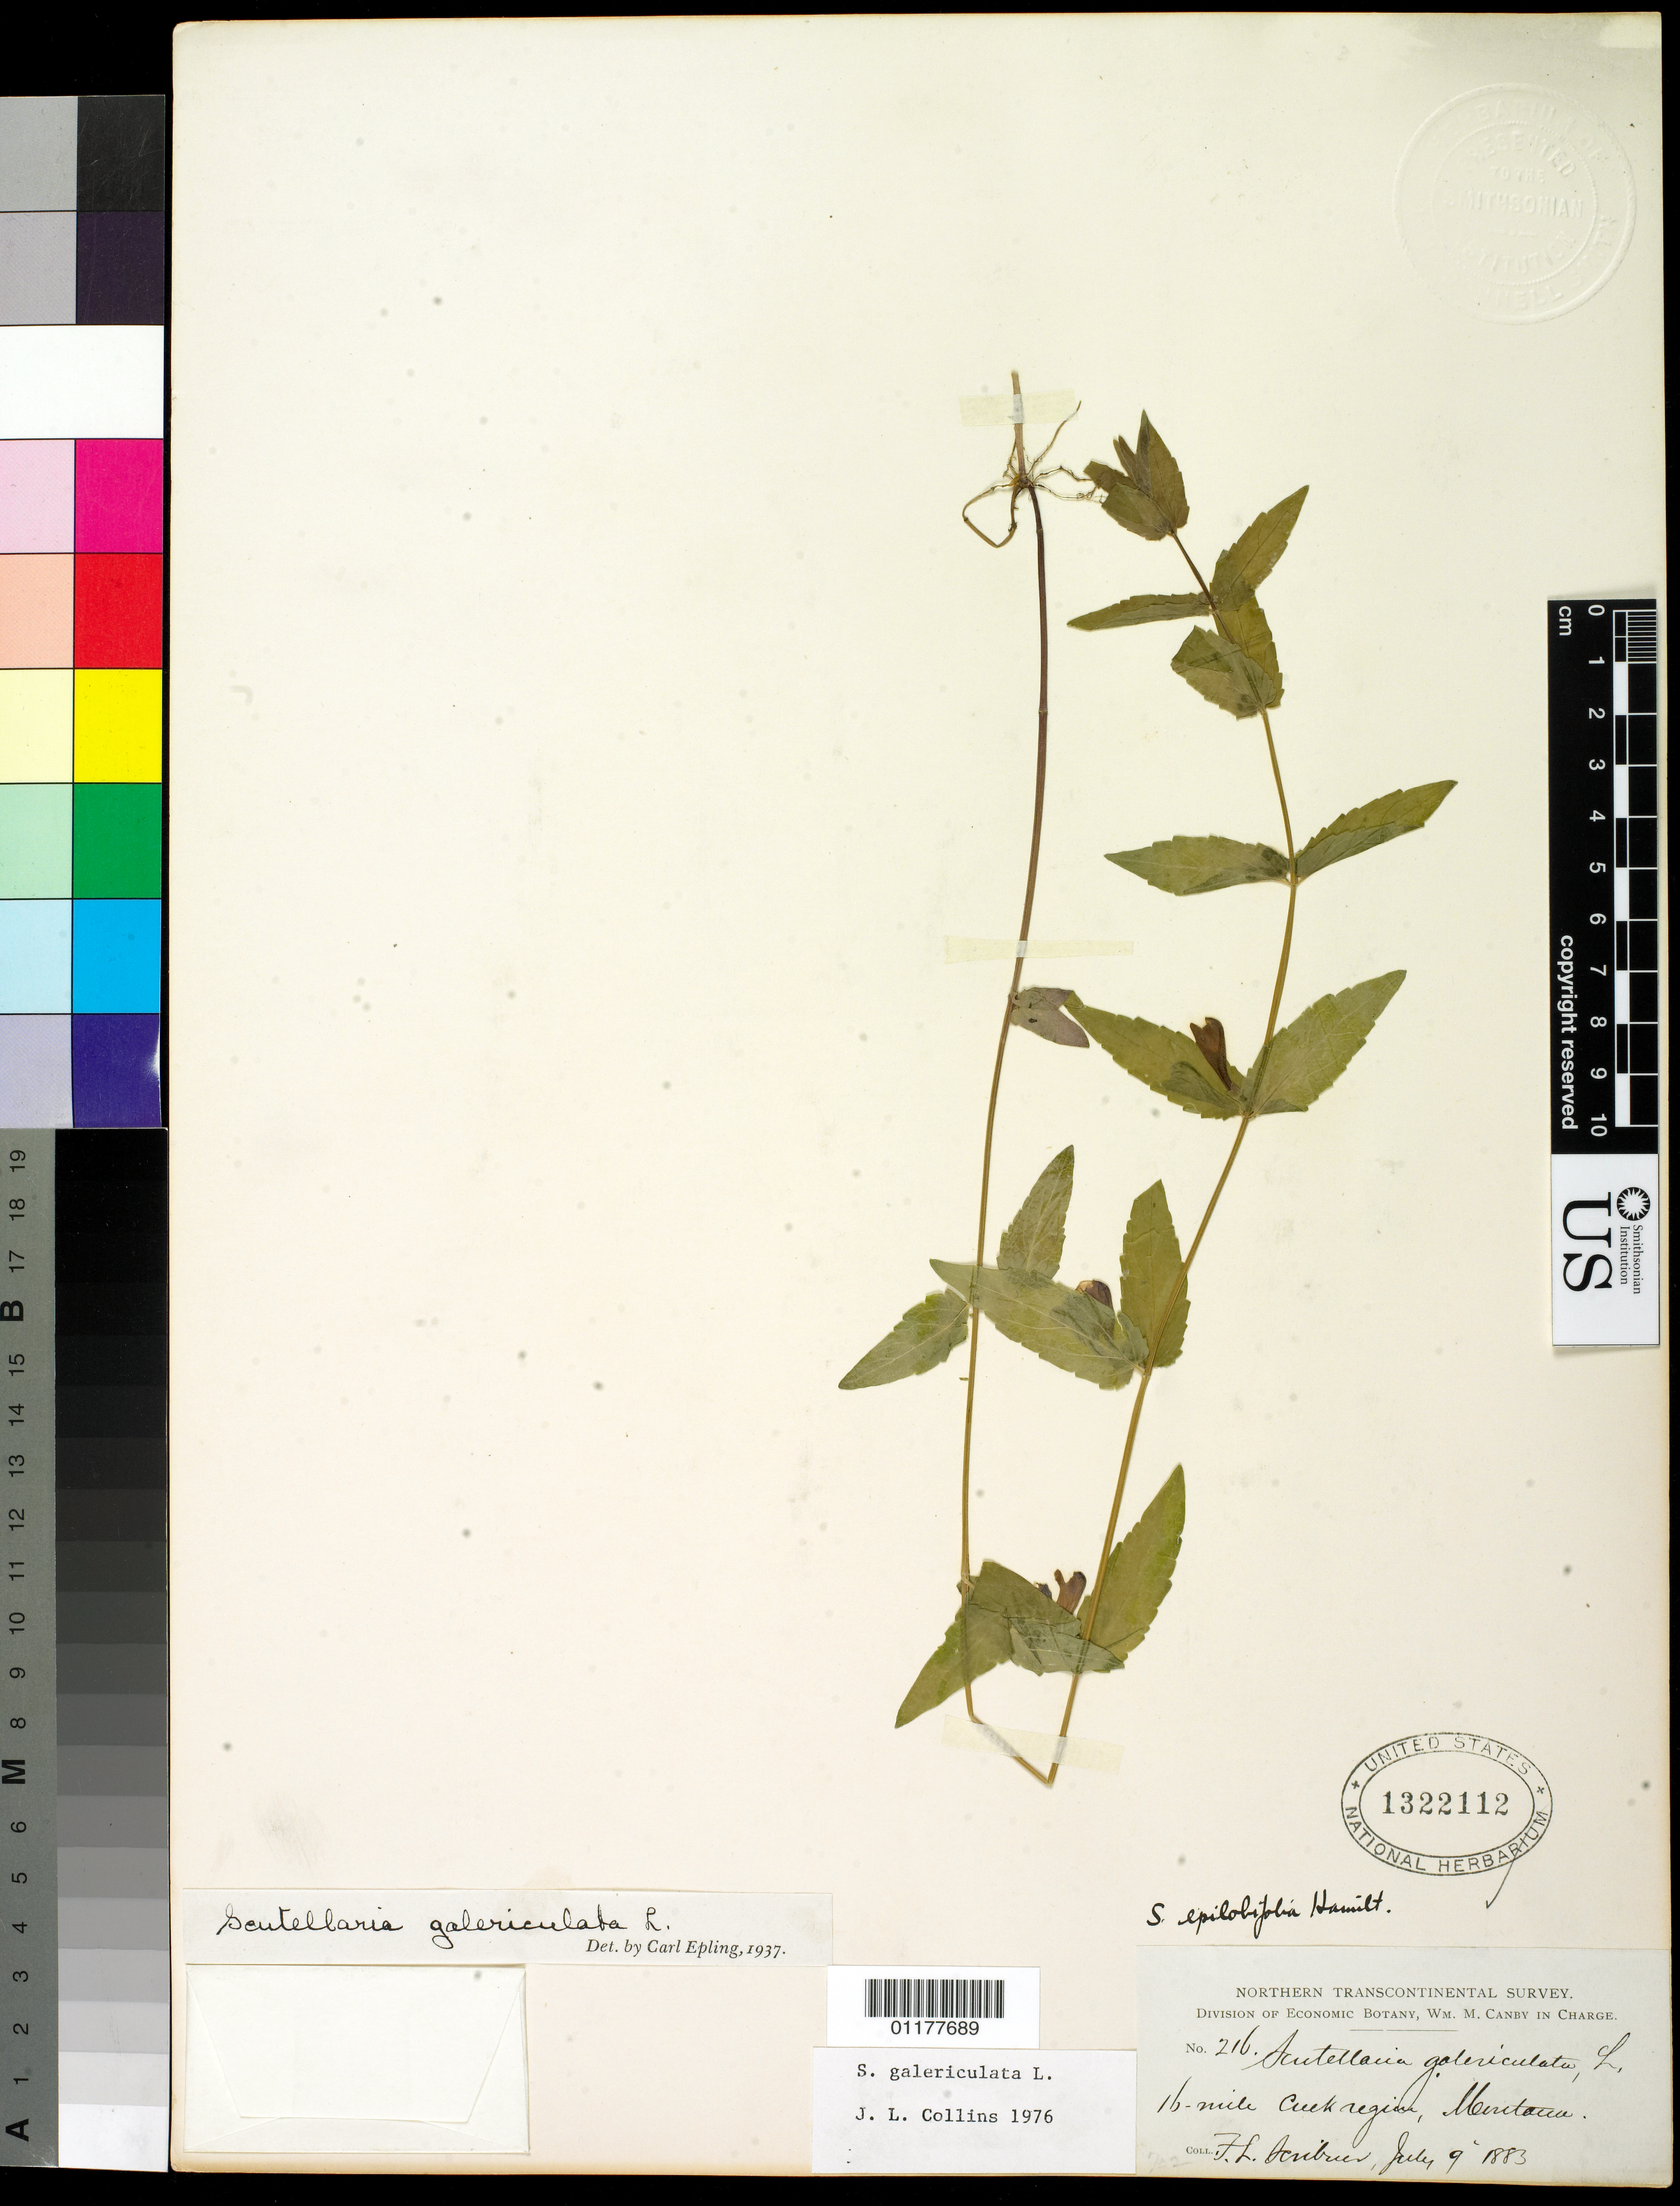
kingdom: Plantae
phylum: Tracheophyta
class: Magnoliopsida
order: Lamiales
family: Lamiaceae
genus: Scutellaria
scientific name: Scutellaria galericulata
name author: L.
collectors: F. L. Scribner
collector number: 216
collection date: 1883-07-09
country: United States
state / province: Montana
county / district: Gallatin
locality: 16 - mile Creek region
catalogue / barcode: US 1322112